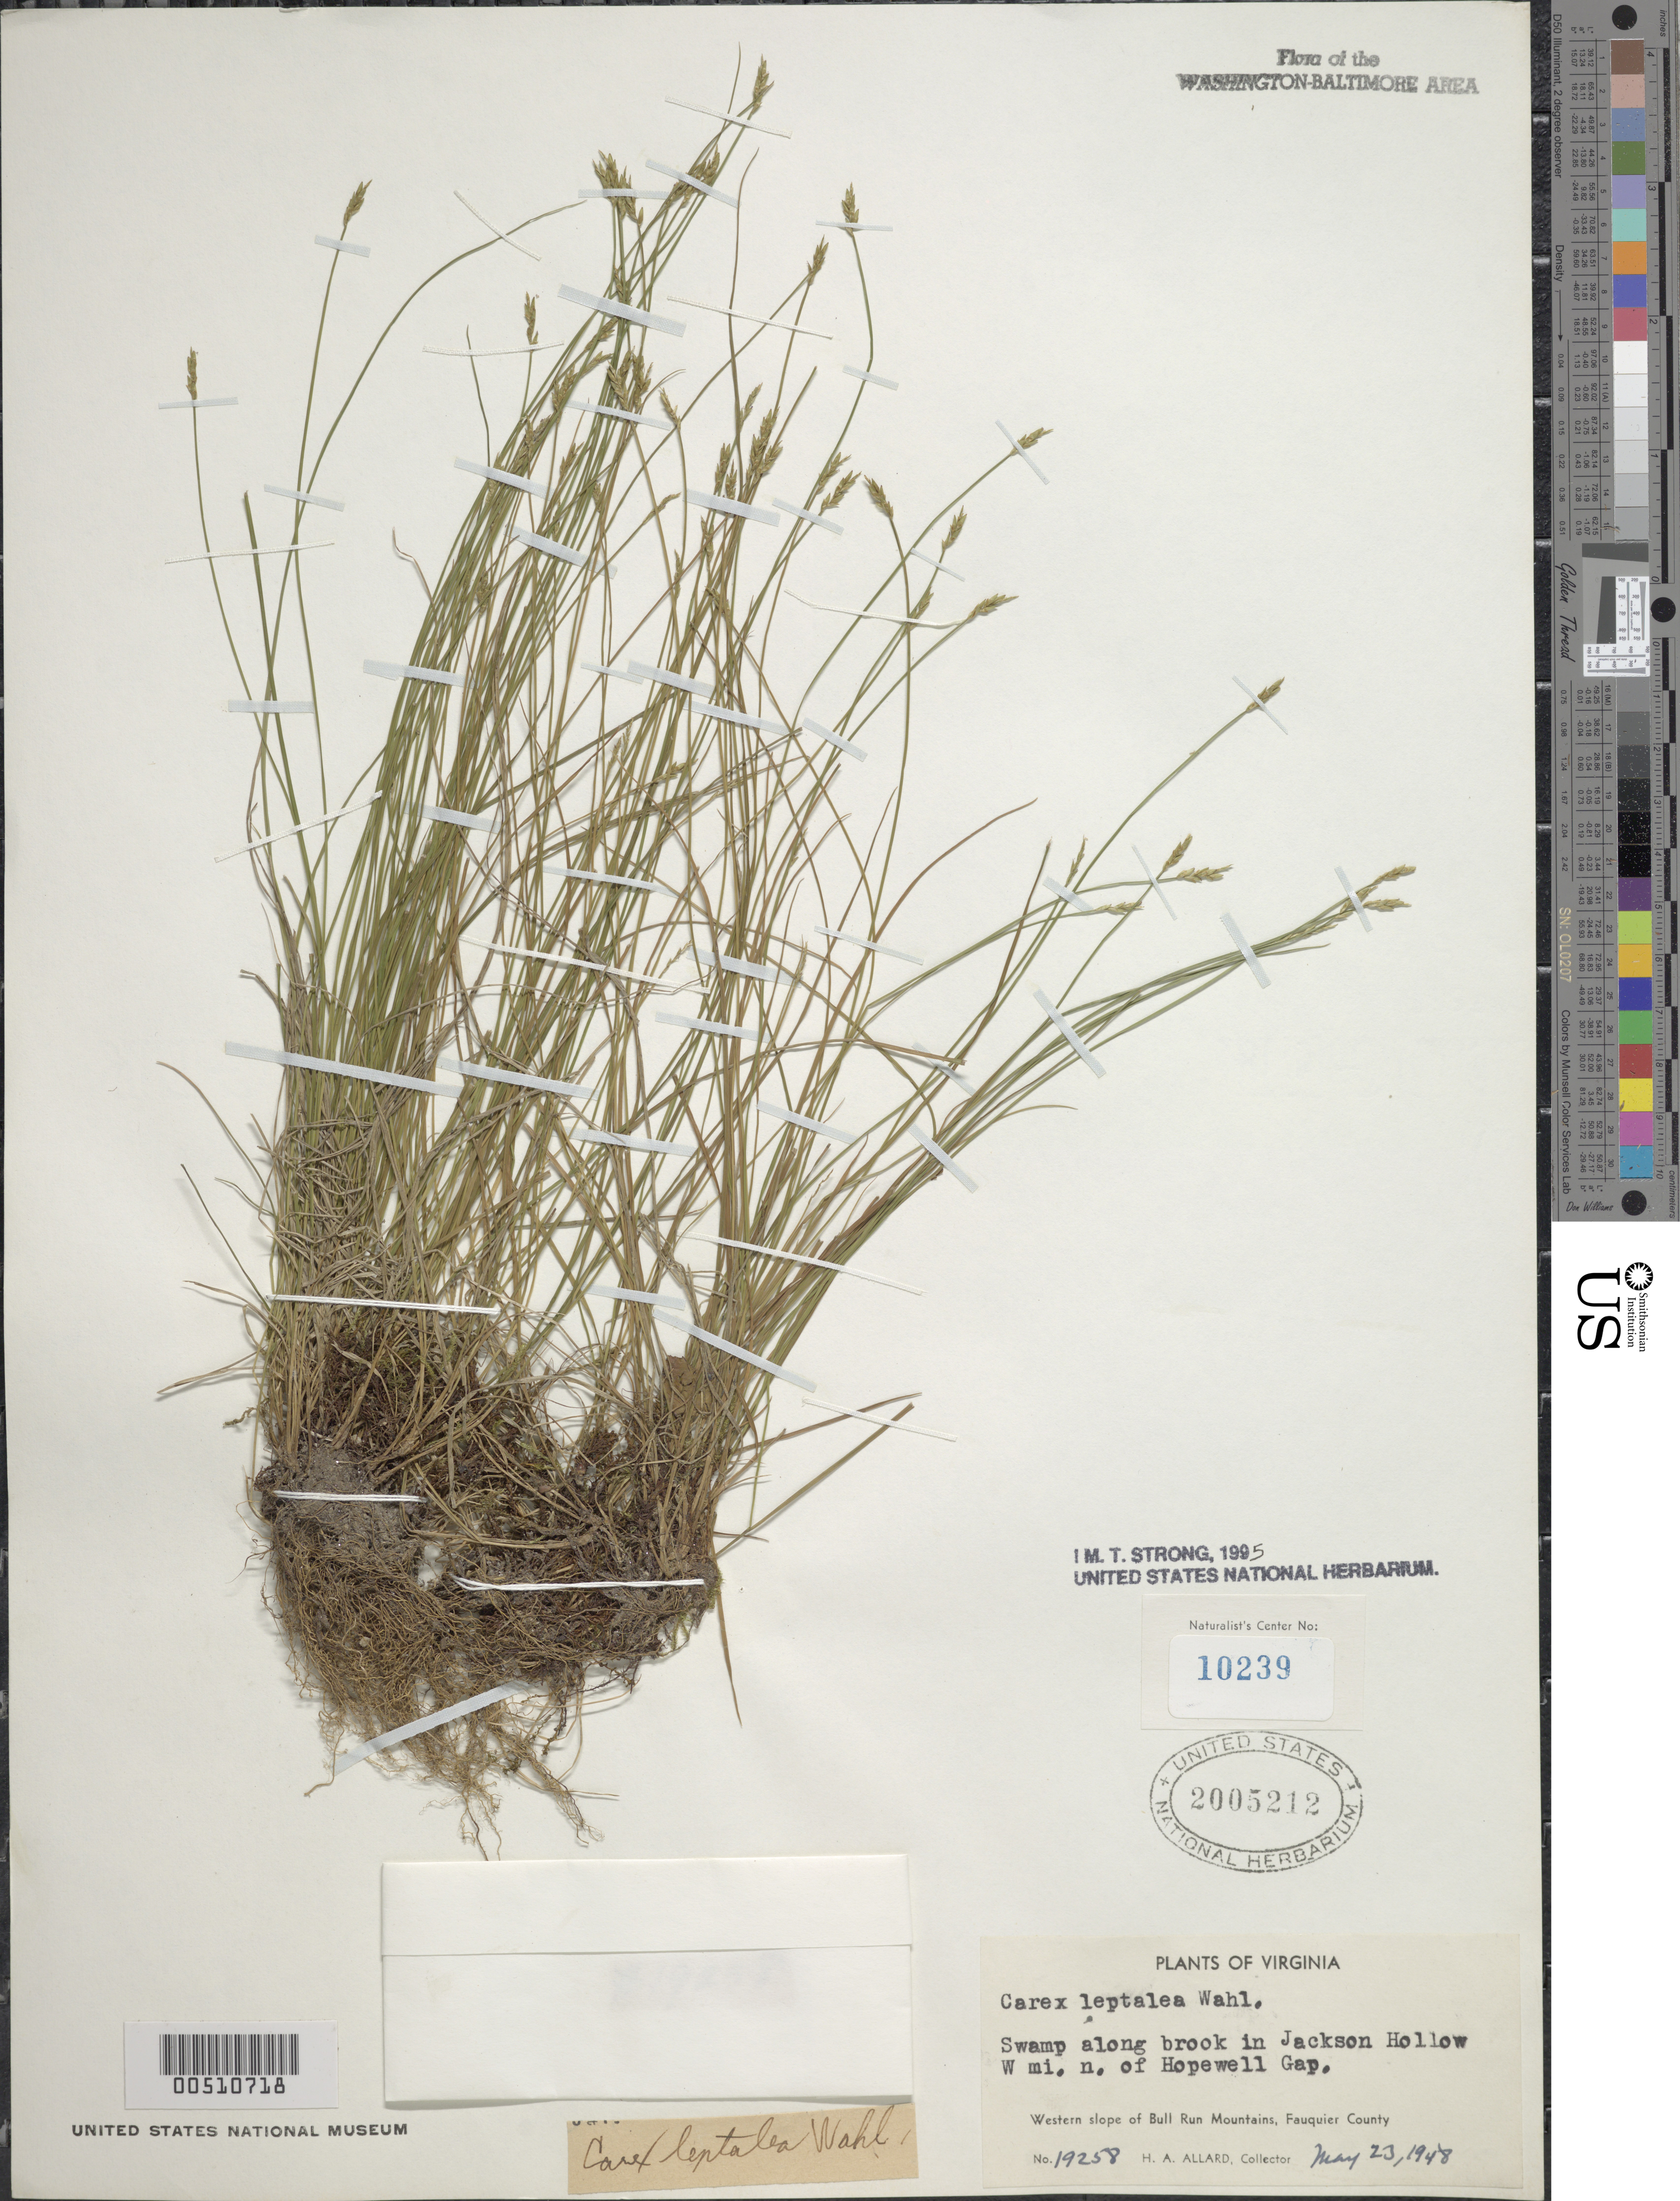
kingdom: Plantae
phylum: Tracheophyta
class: Liliopsida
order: Poales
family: Cyperaceae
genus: Carex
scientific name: Carex leptalea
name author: Wahlenb.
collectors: H. A. Allard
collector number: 19258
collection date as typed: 23 May 1948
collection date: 1948-05-23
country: United States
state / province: Virginia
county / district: Prince William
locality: Jackson Hollow, N of Hopewell Gap, W slope of Bull Run Mts. Bull Run Mts.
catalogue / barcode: US 2005212